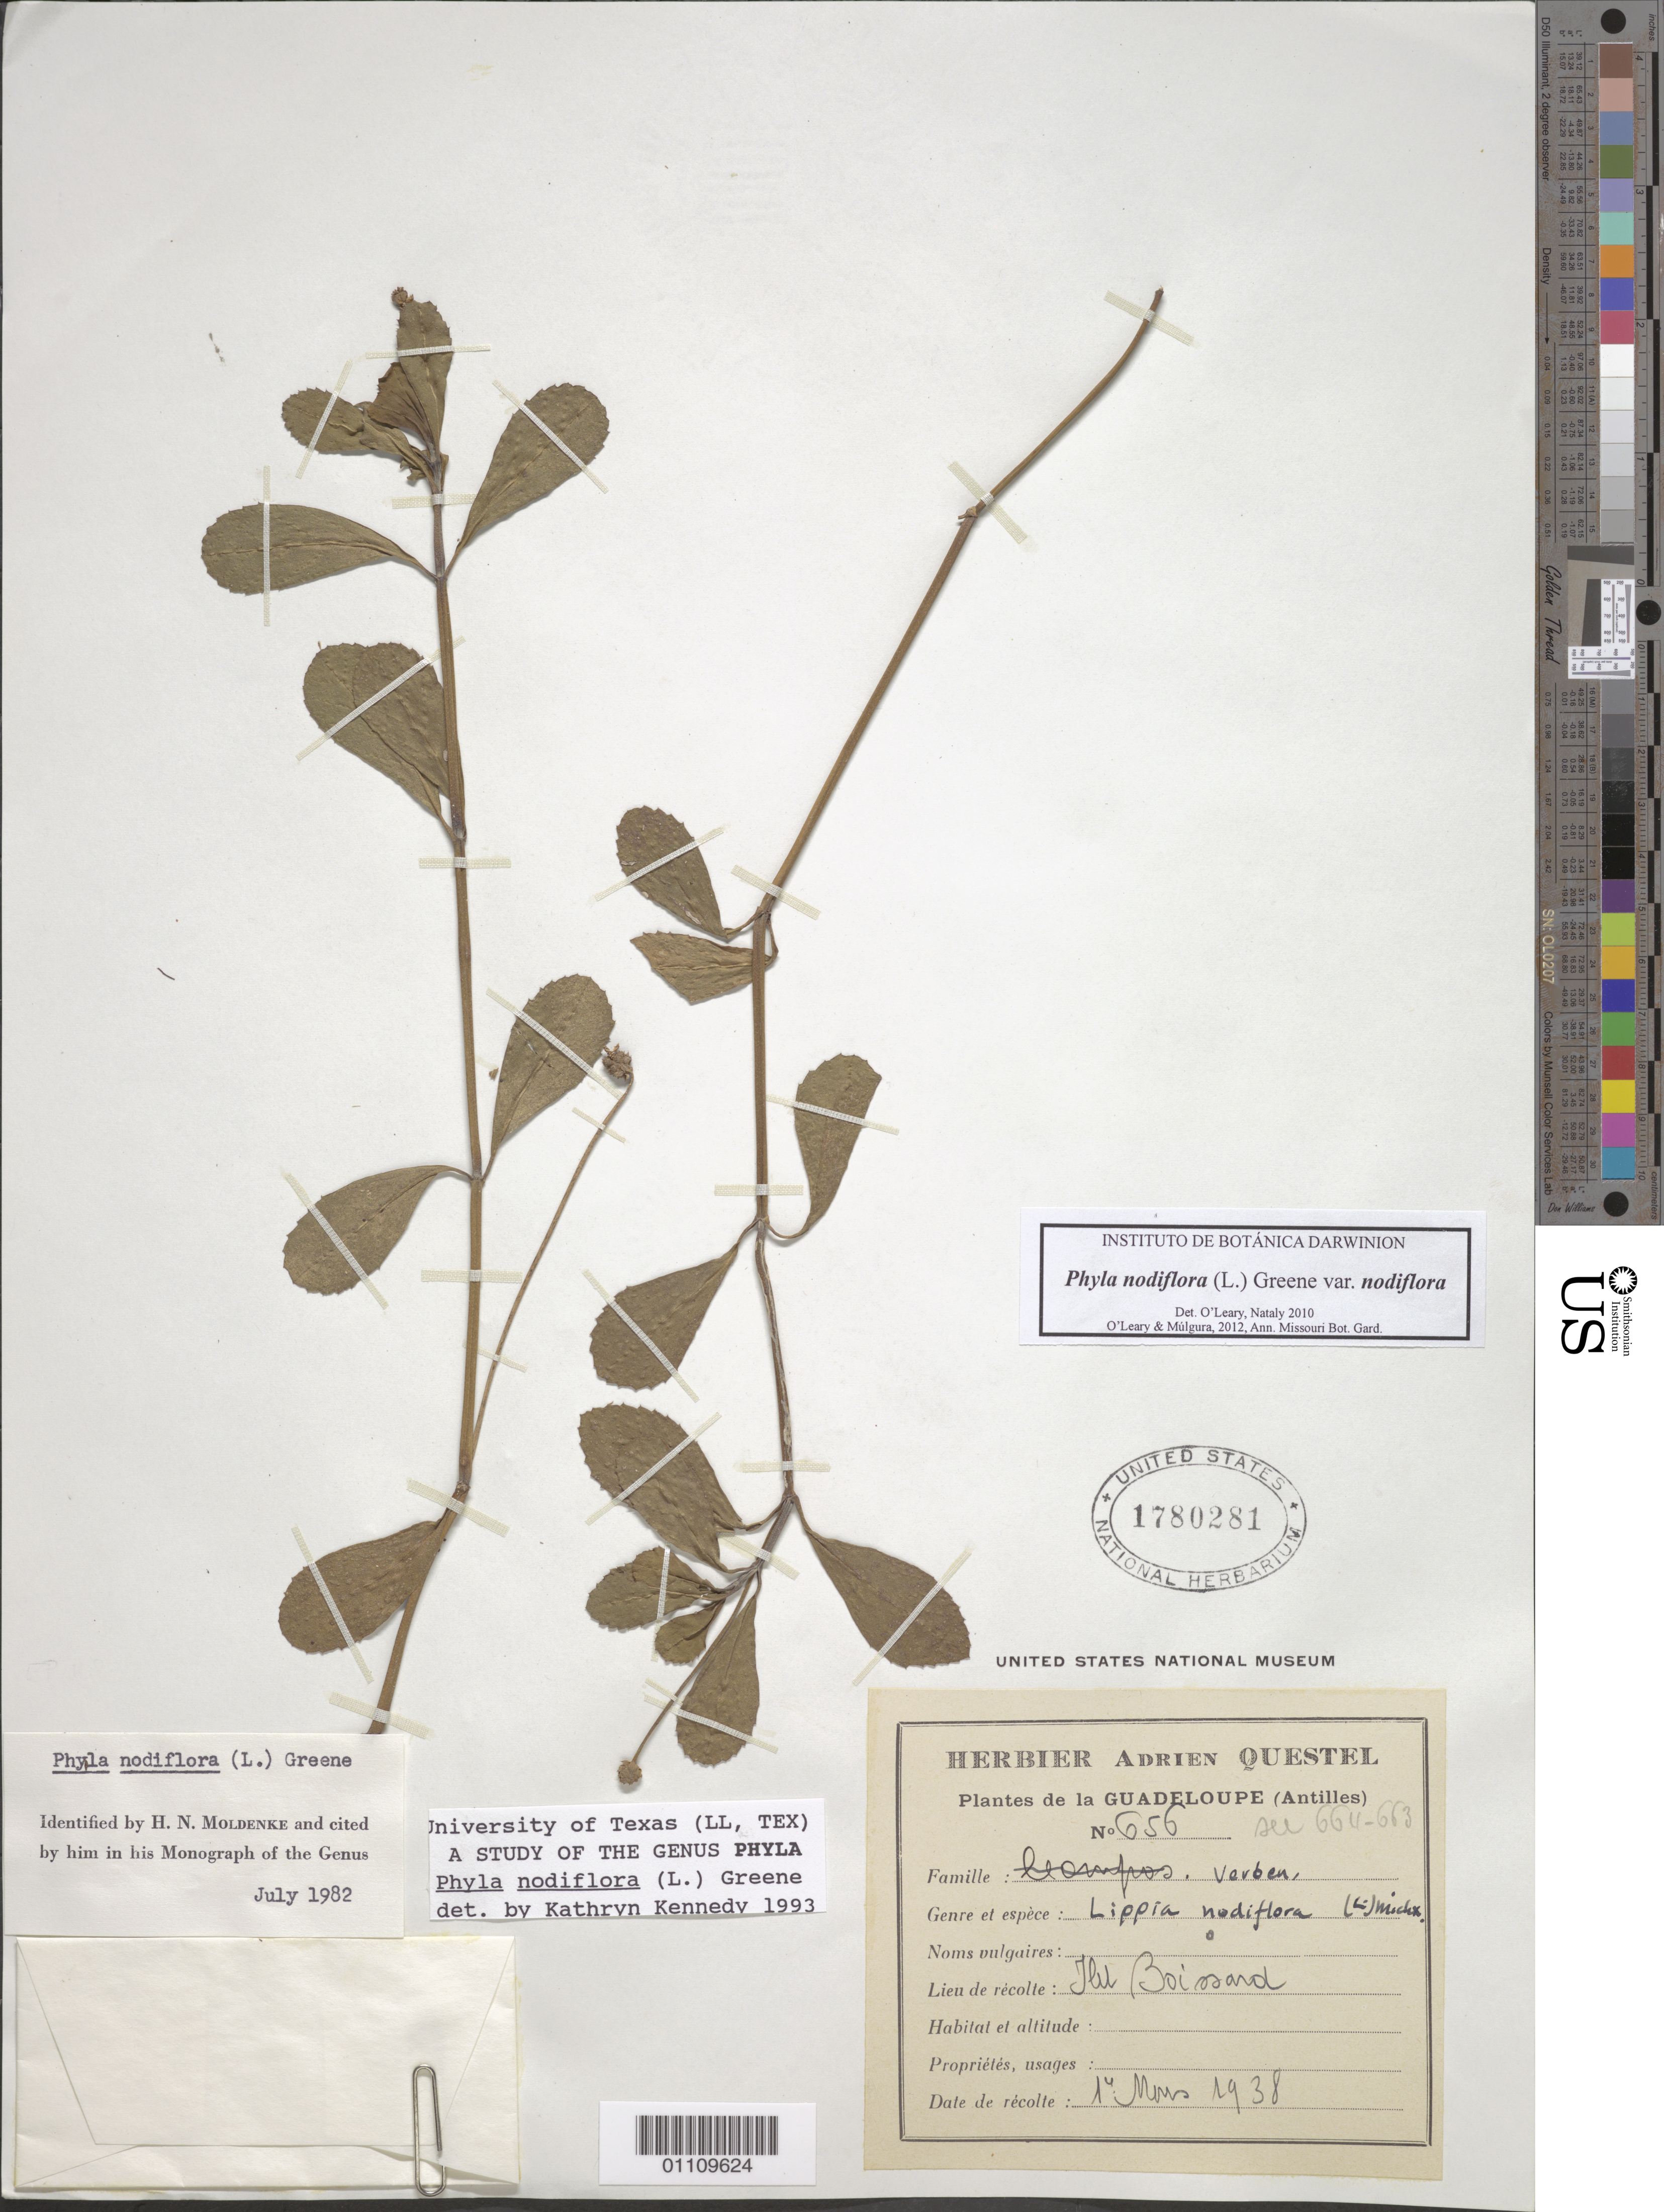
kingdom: Plantae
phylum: Tracheophyta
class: Magnoliopsida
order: Lamiales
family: Verbenaceae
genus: Phyla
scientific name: Phyla nodiflora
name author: (L.) Greene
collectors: A. Questel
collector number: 656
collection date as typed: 01 Mar 1938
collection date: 1938-03-01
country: Guadeloupe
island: Basse Terre [Guadeloupe]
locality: Ilet Boissard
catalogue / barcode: US 1780281